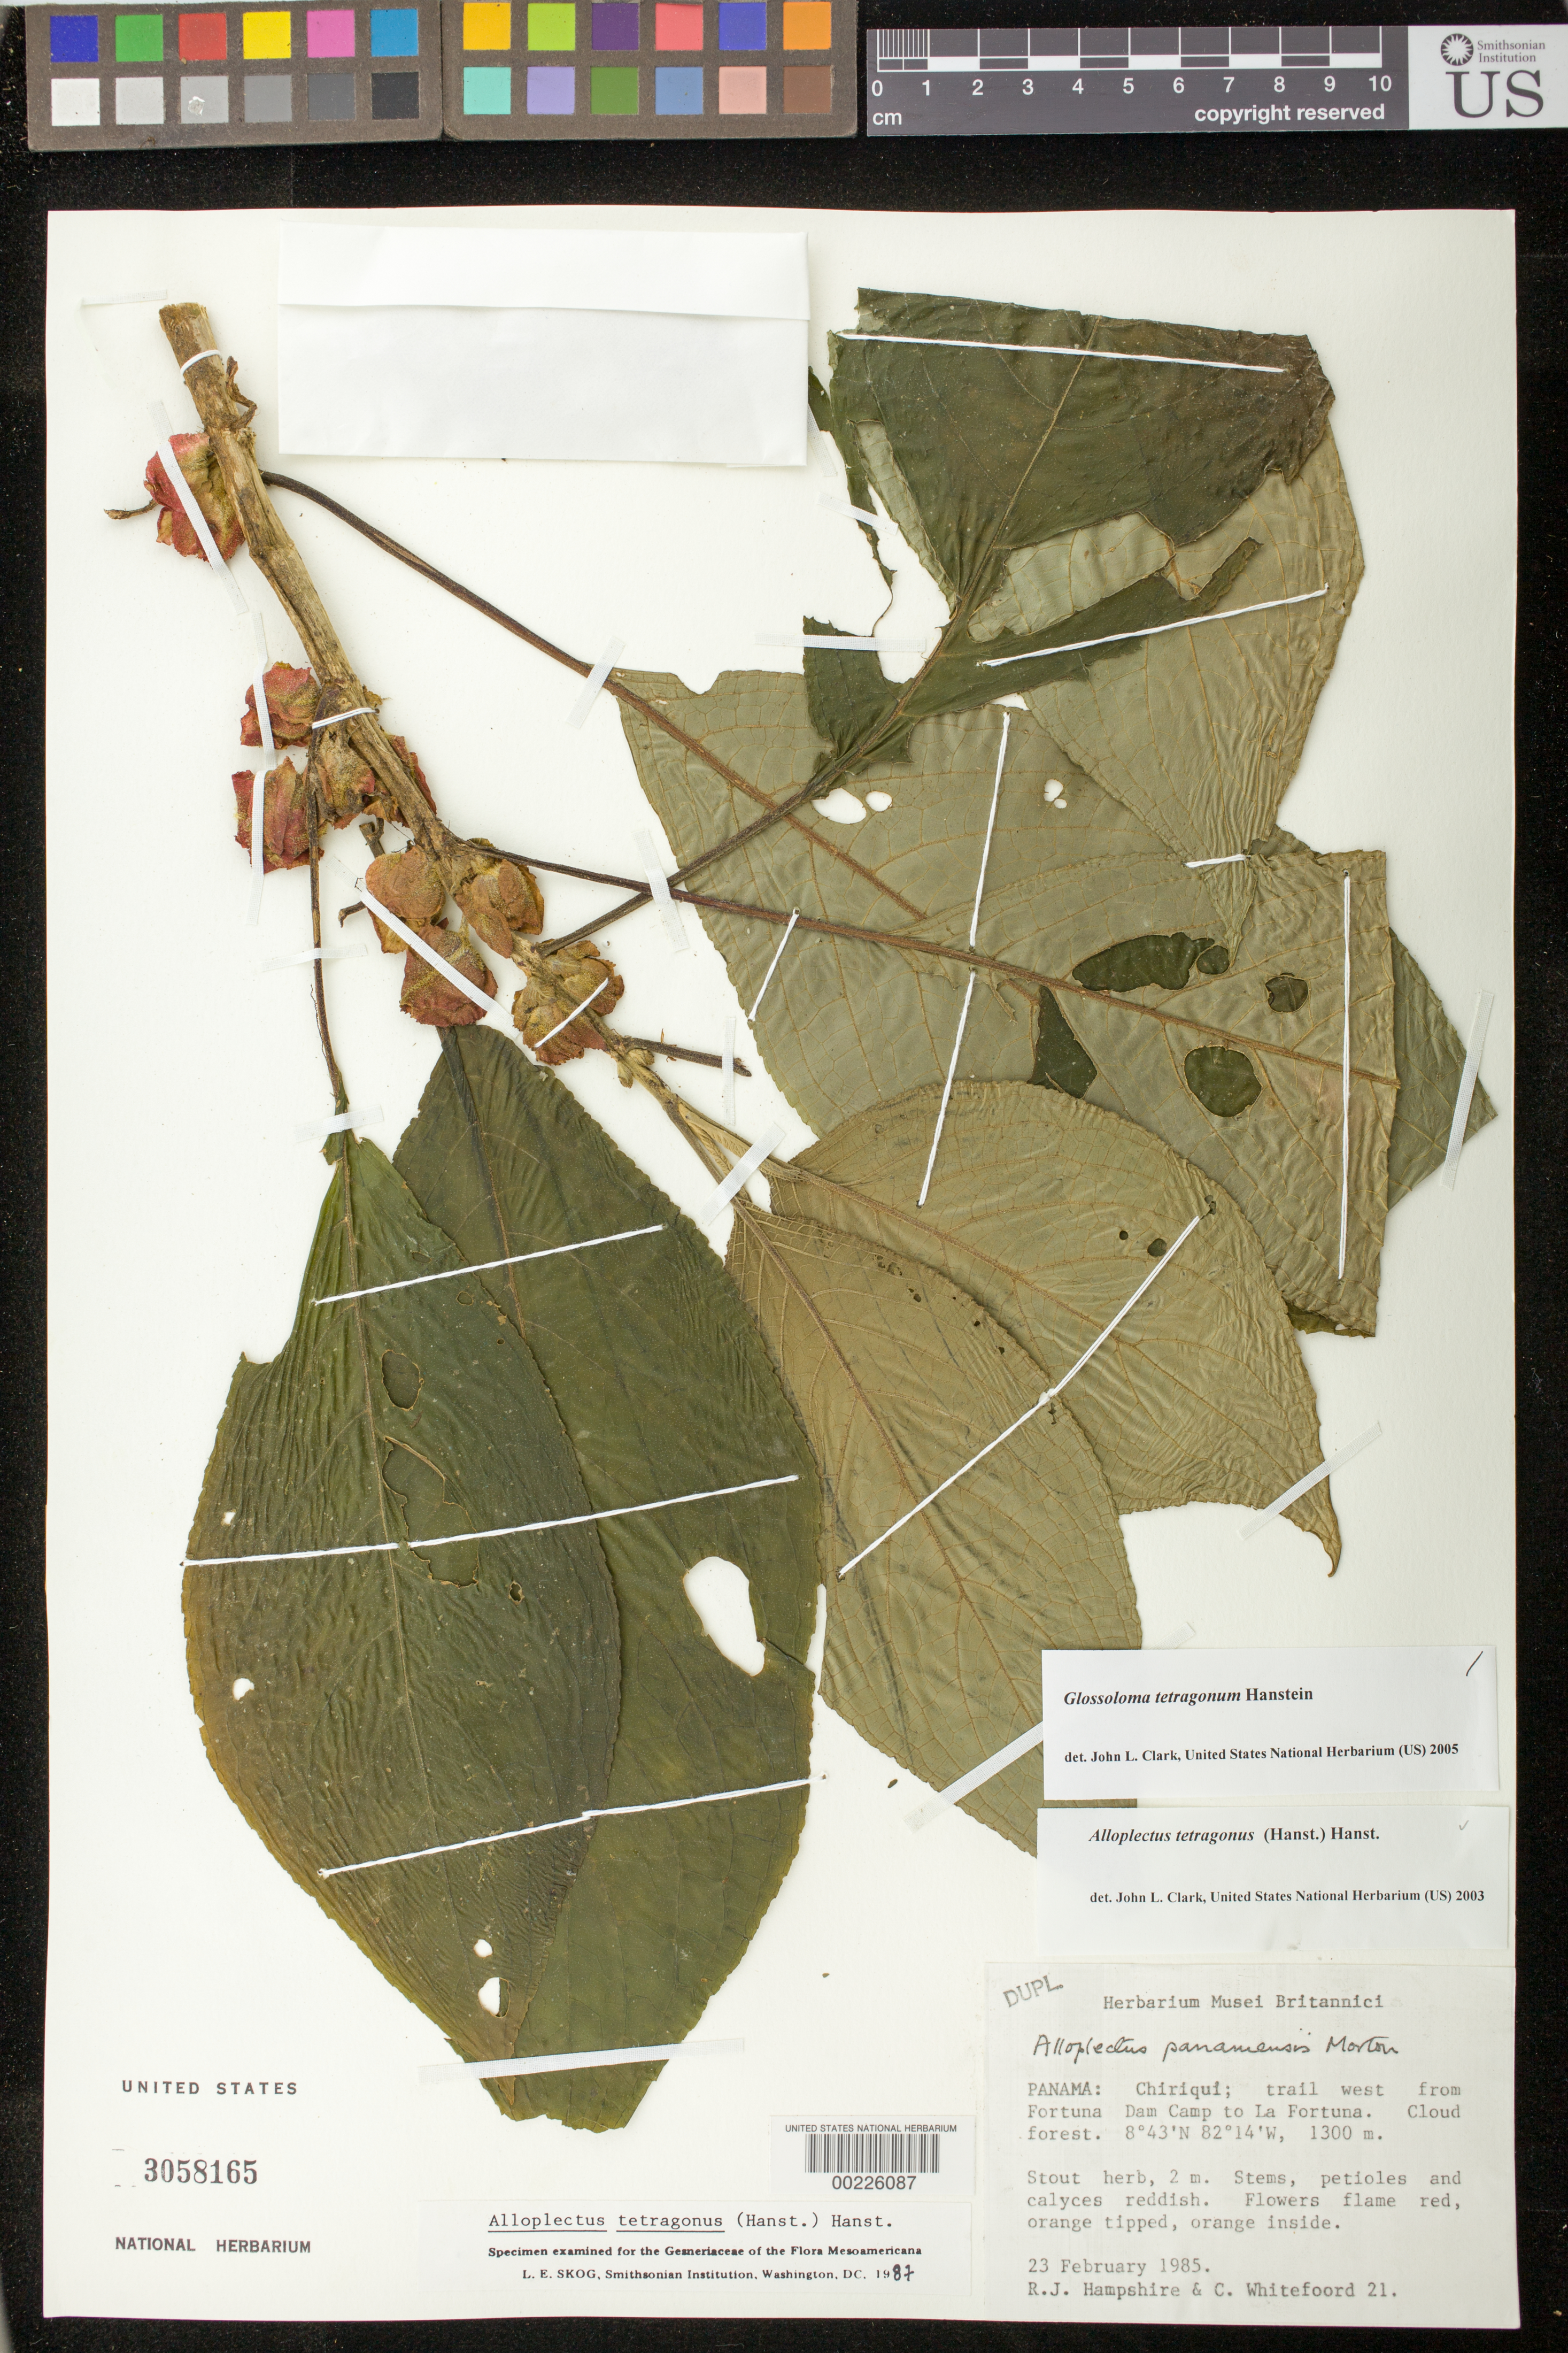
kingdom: Plantae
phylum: Tracheophyta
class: Magnoliopsida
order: Lamiales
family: Gesneriaceae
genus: Glossoloma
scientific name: Glossoloma tetragonum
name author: Hanst.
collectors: R. Hampshire & C. Whitefoord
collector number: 21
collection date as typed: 23 Feb 1985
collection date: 1985-02-23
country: Panama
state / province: Chiriquí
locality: Trail W from Fortuna Dam camp to La Fortuna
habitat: Cloud forest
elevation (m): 1300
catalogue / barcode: US 3058165